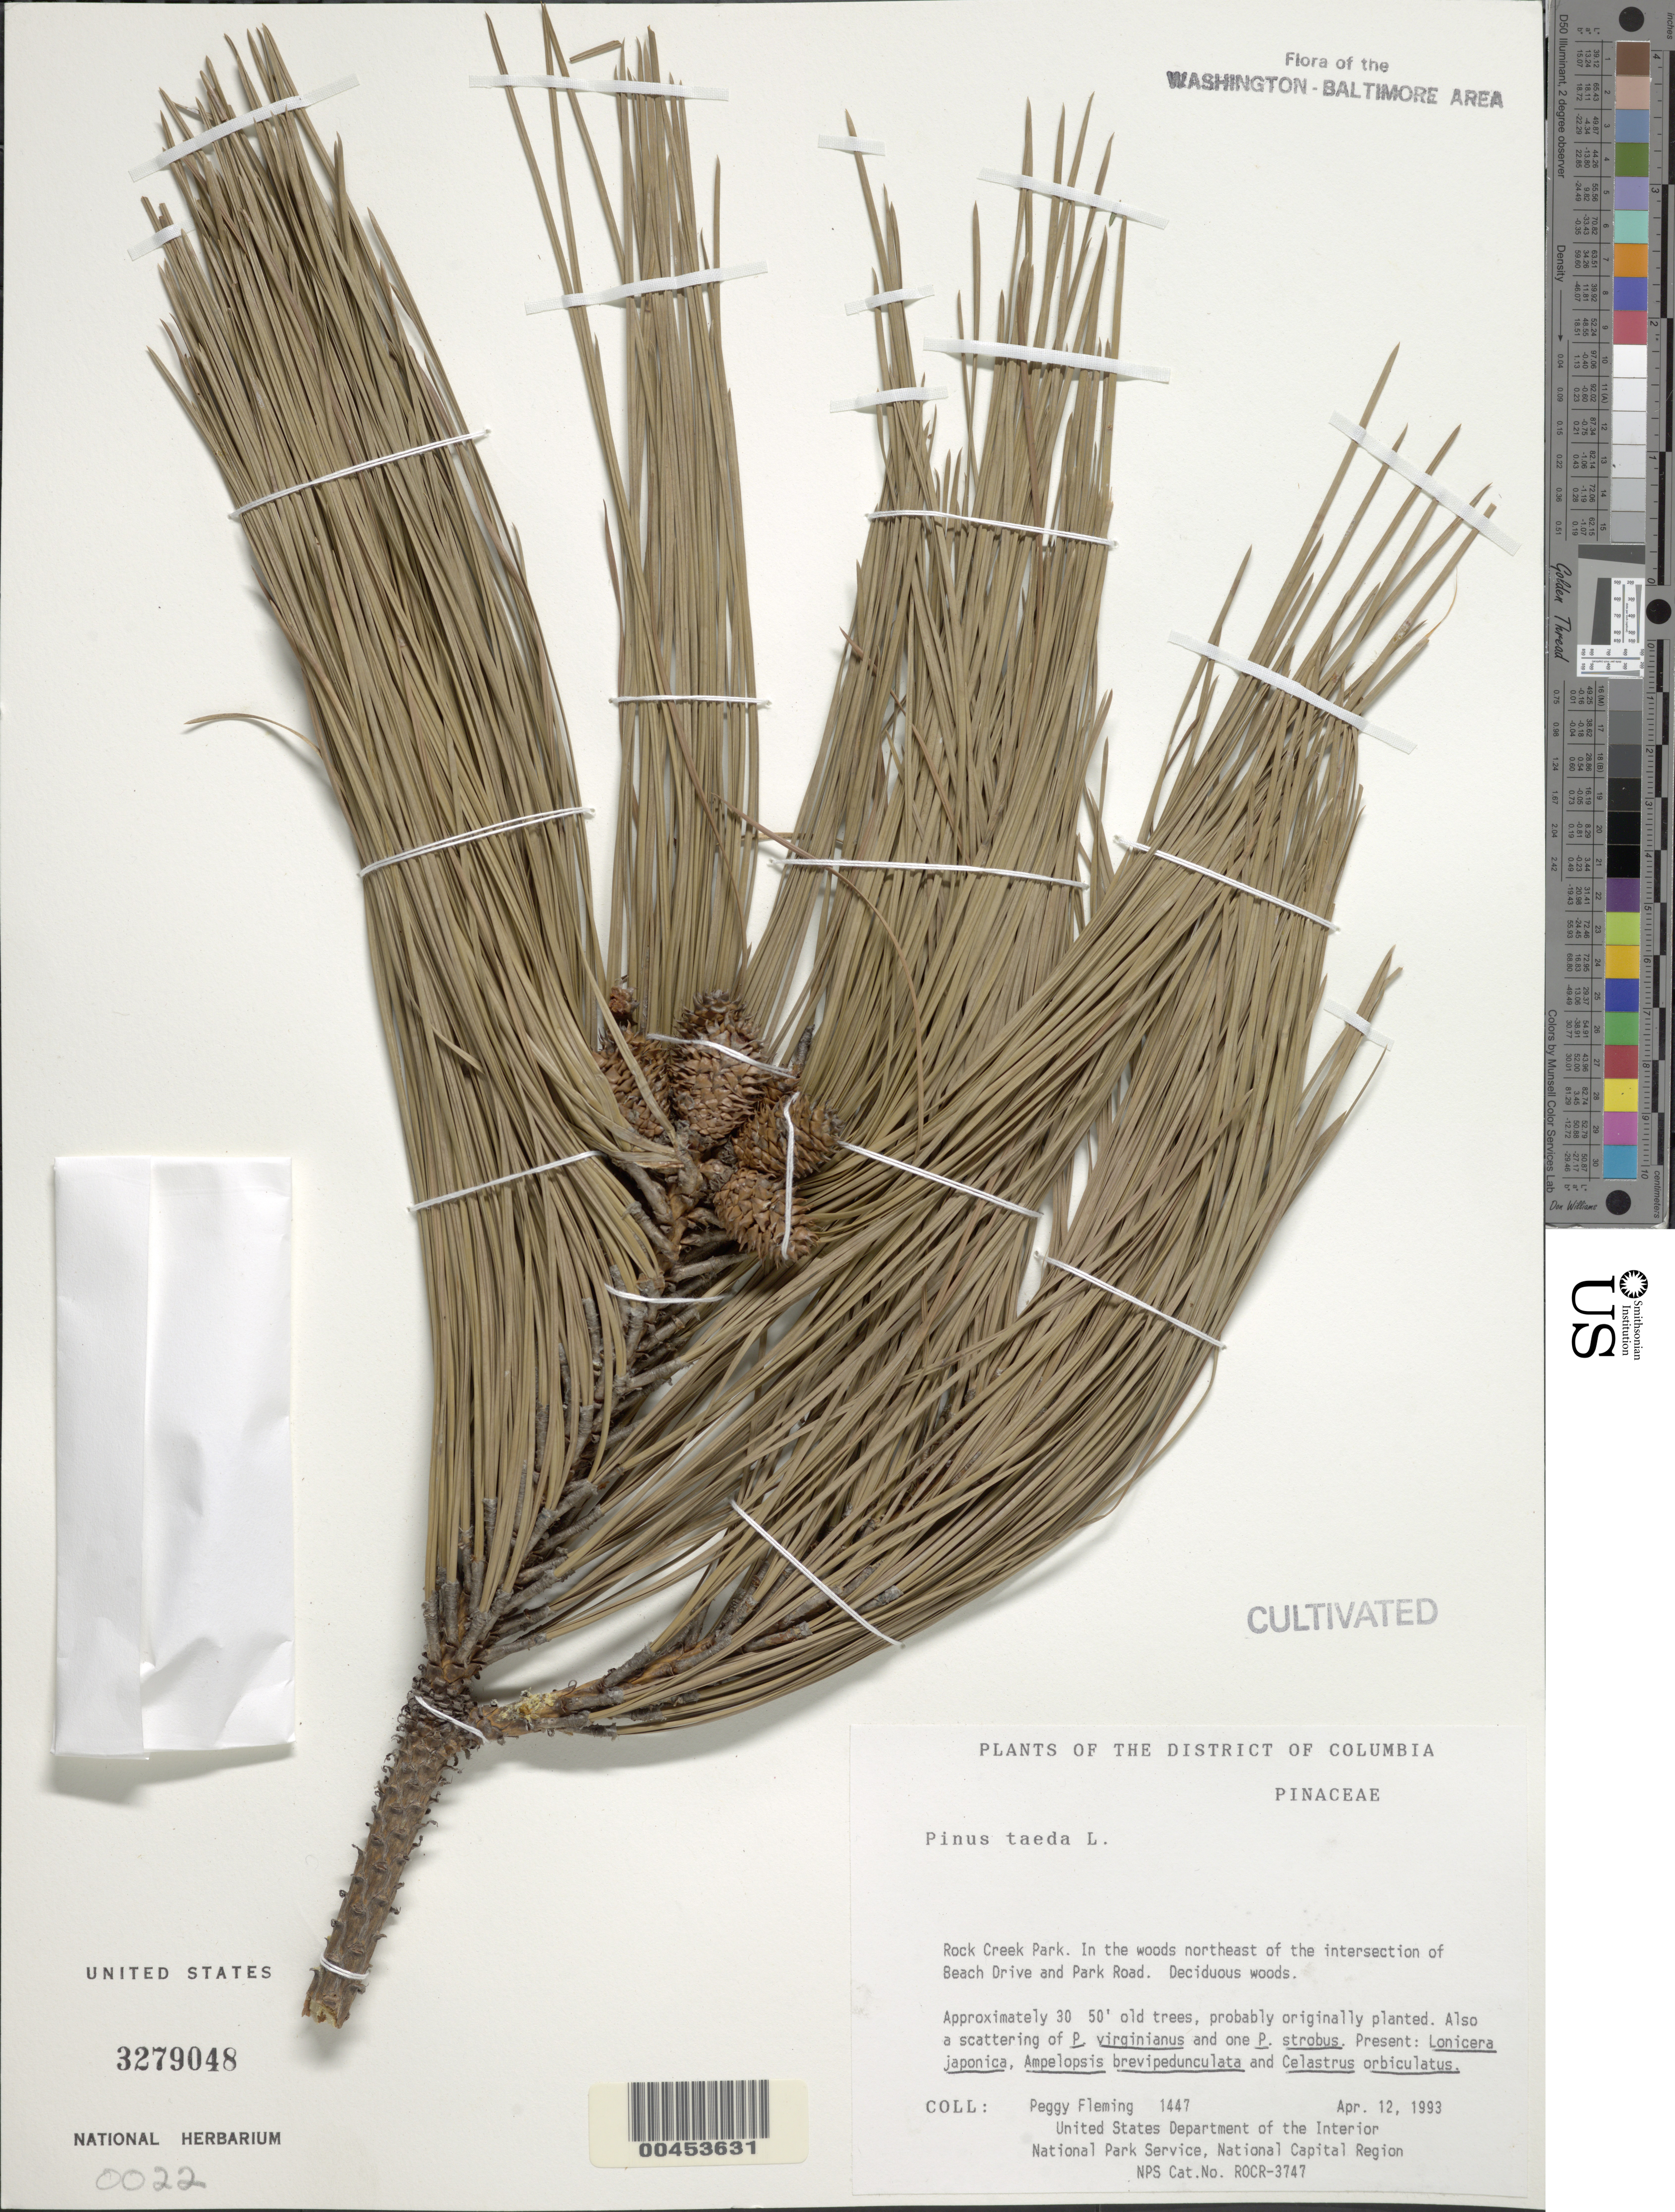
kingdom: Plantae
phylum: Tracheophyta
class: Pinopsida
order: Pinales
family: Pinaceae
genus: Pinus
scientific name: Pinus taeda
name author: L.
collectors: P. Fleming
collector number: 1447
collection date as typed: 12 Apr 1993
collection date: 1993-04-12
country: United States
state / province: District of Columbia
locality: Rock Creek Park, NE of intersection of Beach Drive and Park road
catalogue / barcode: US 3279048